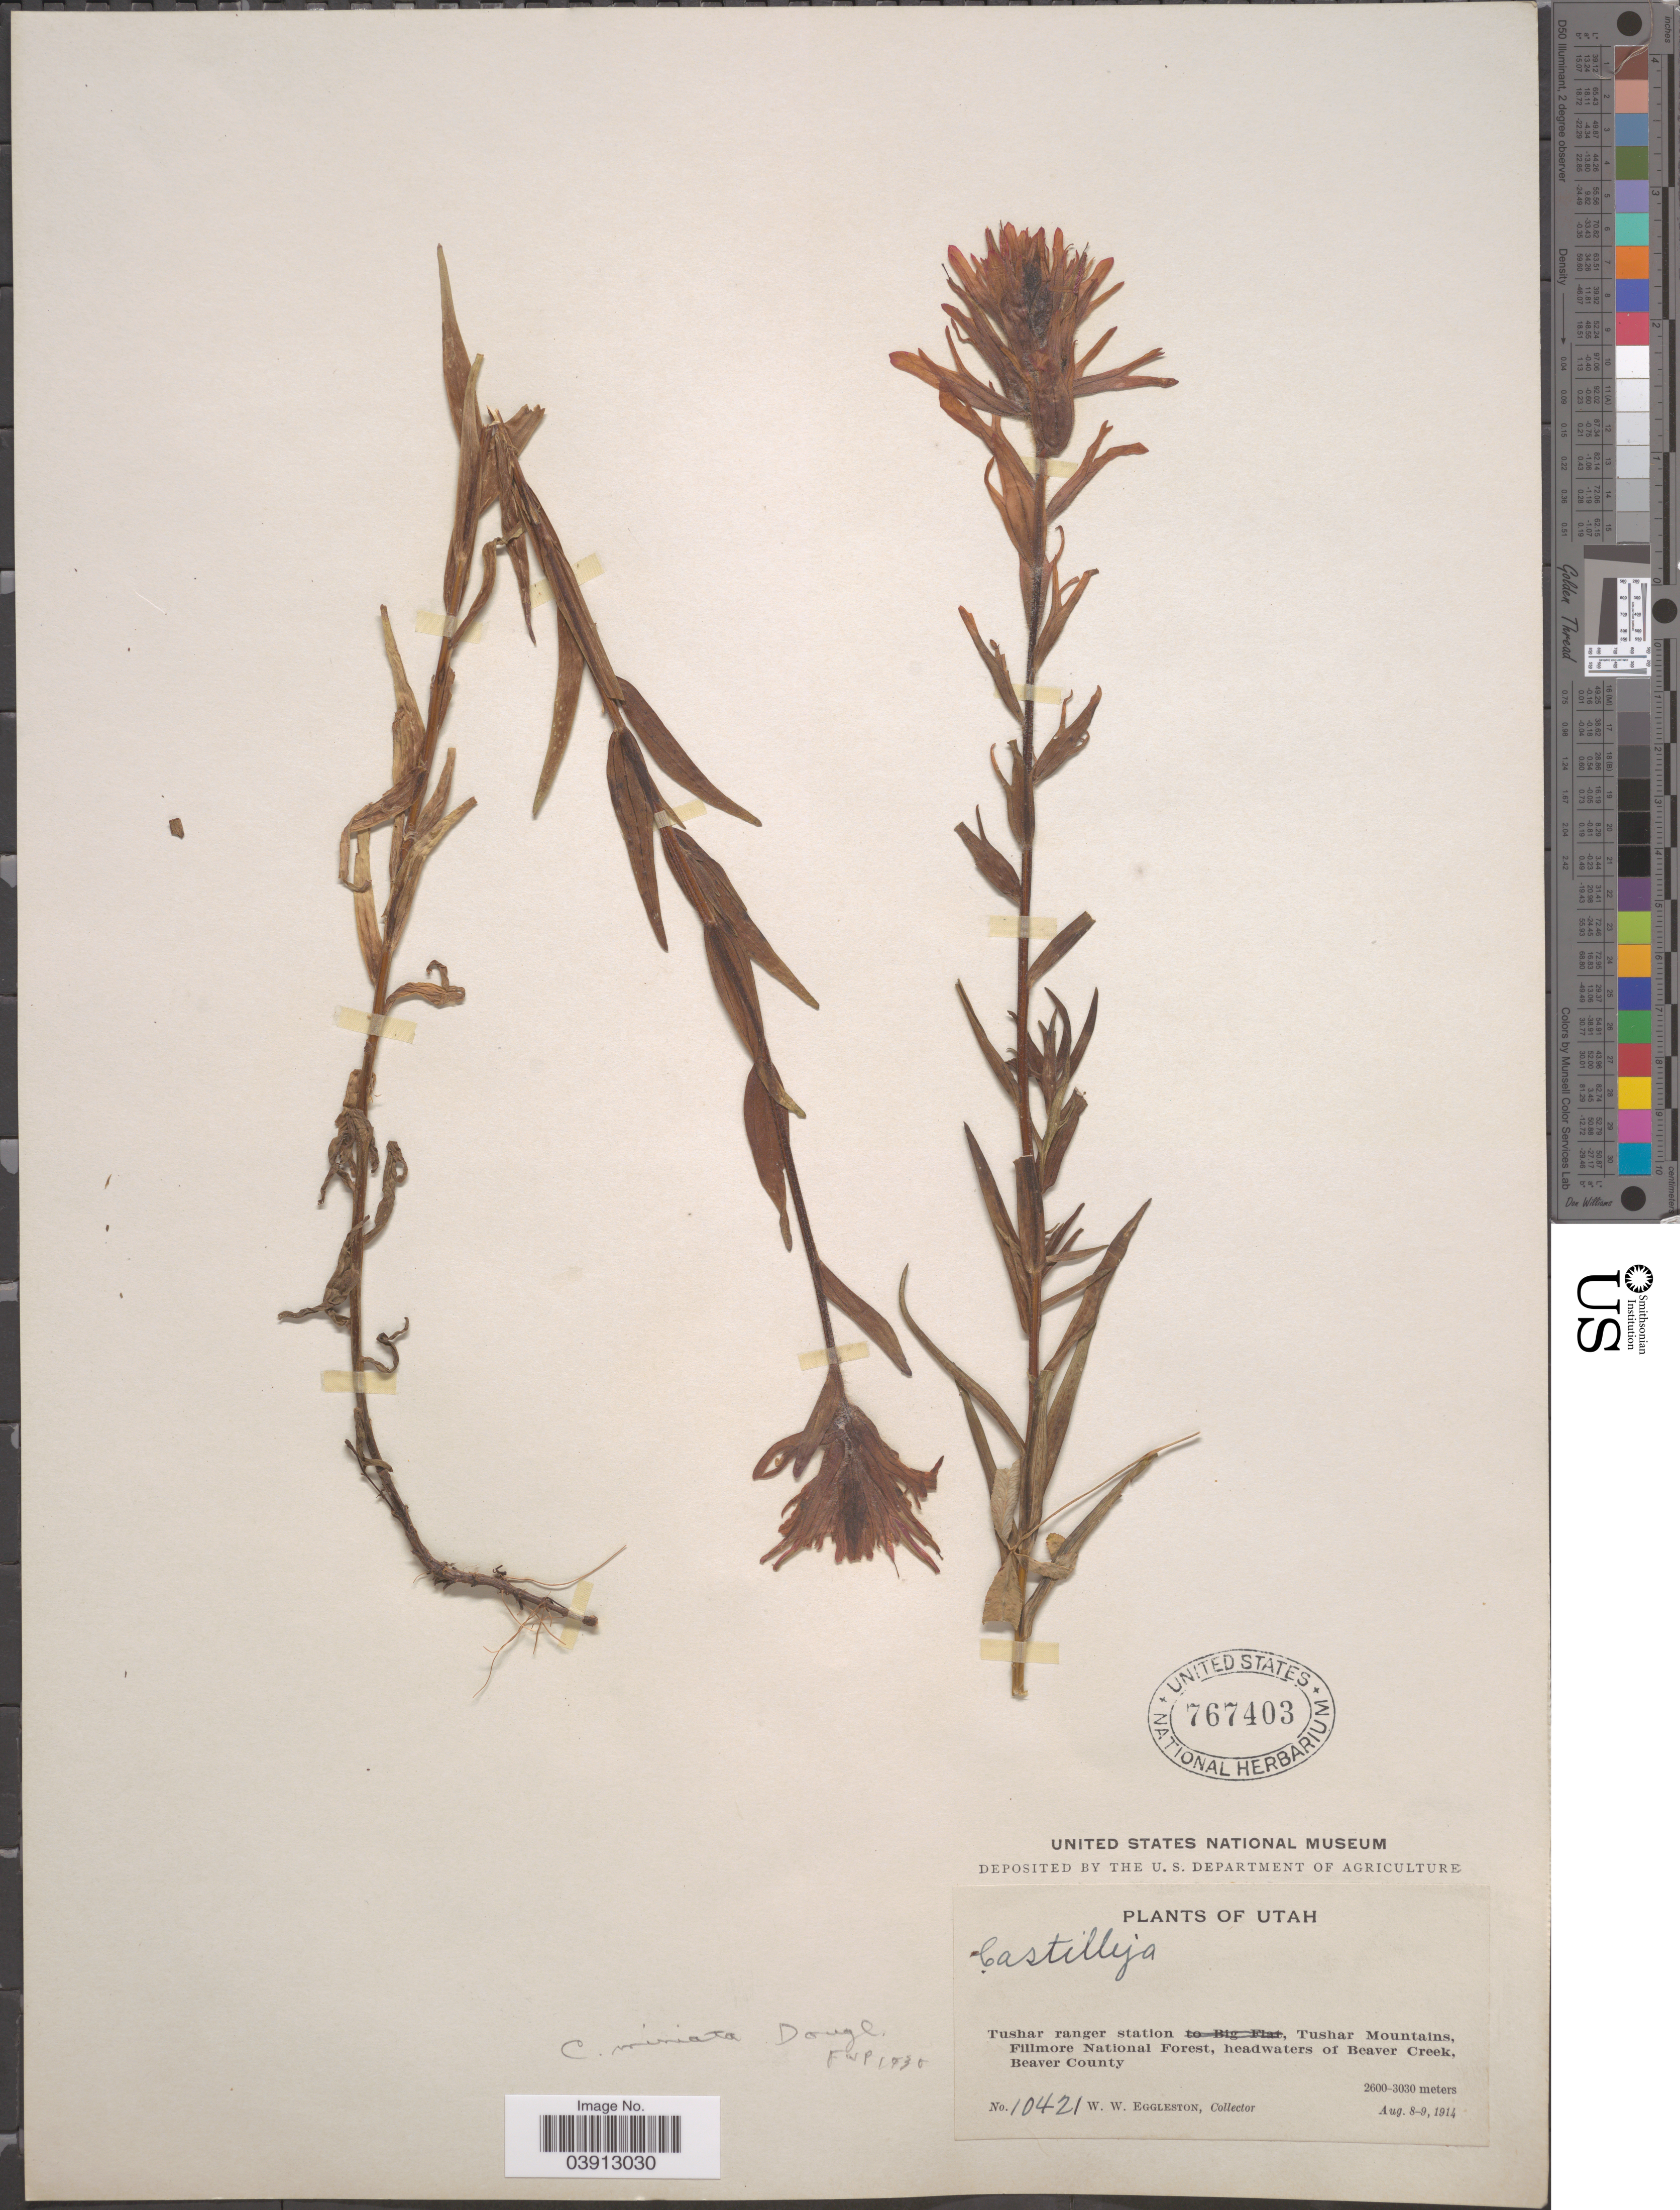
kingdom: Plantae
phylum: Tracheophyta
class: Magnoliopsida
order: Lamiales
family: Orobanchaceae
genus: Castilleja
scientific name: Castilleja miniata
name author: Douglas ex Hook.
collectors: W. W. Eggleston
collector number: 10421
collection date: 1914-08-08/1914-08-09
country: United States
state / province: Utah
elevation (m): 2600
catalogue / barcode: US 767403